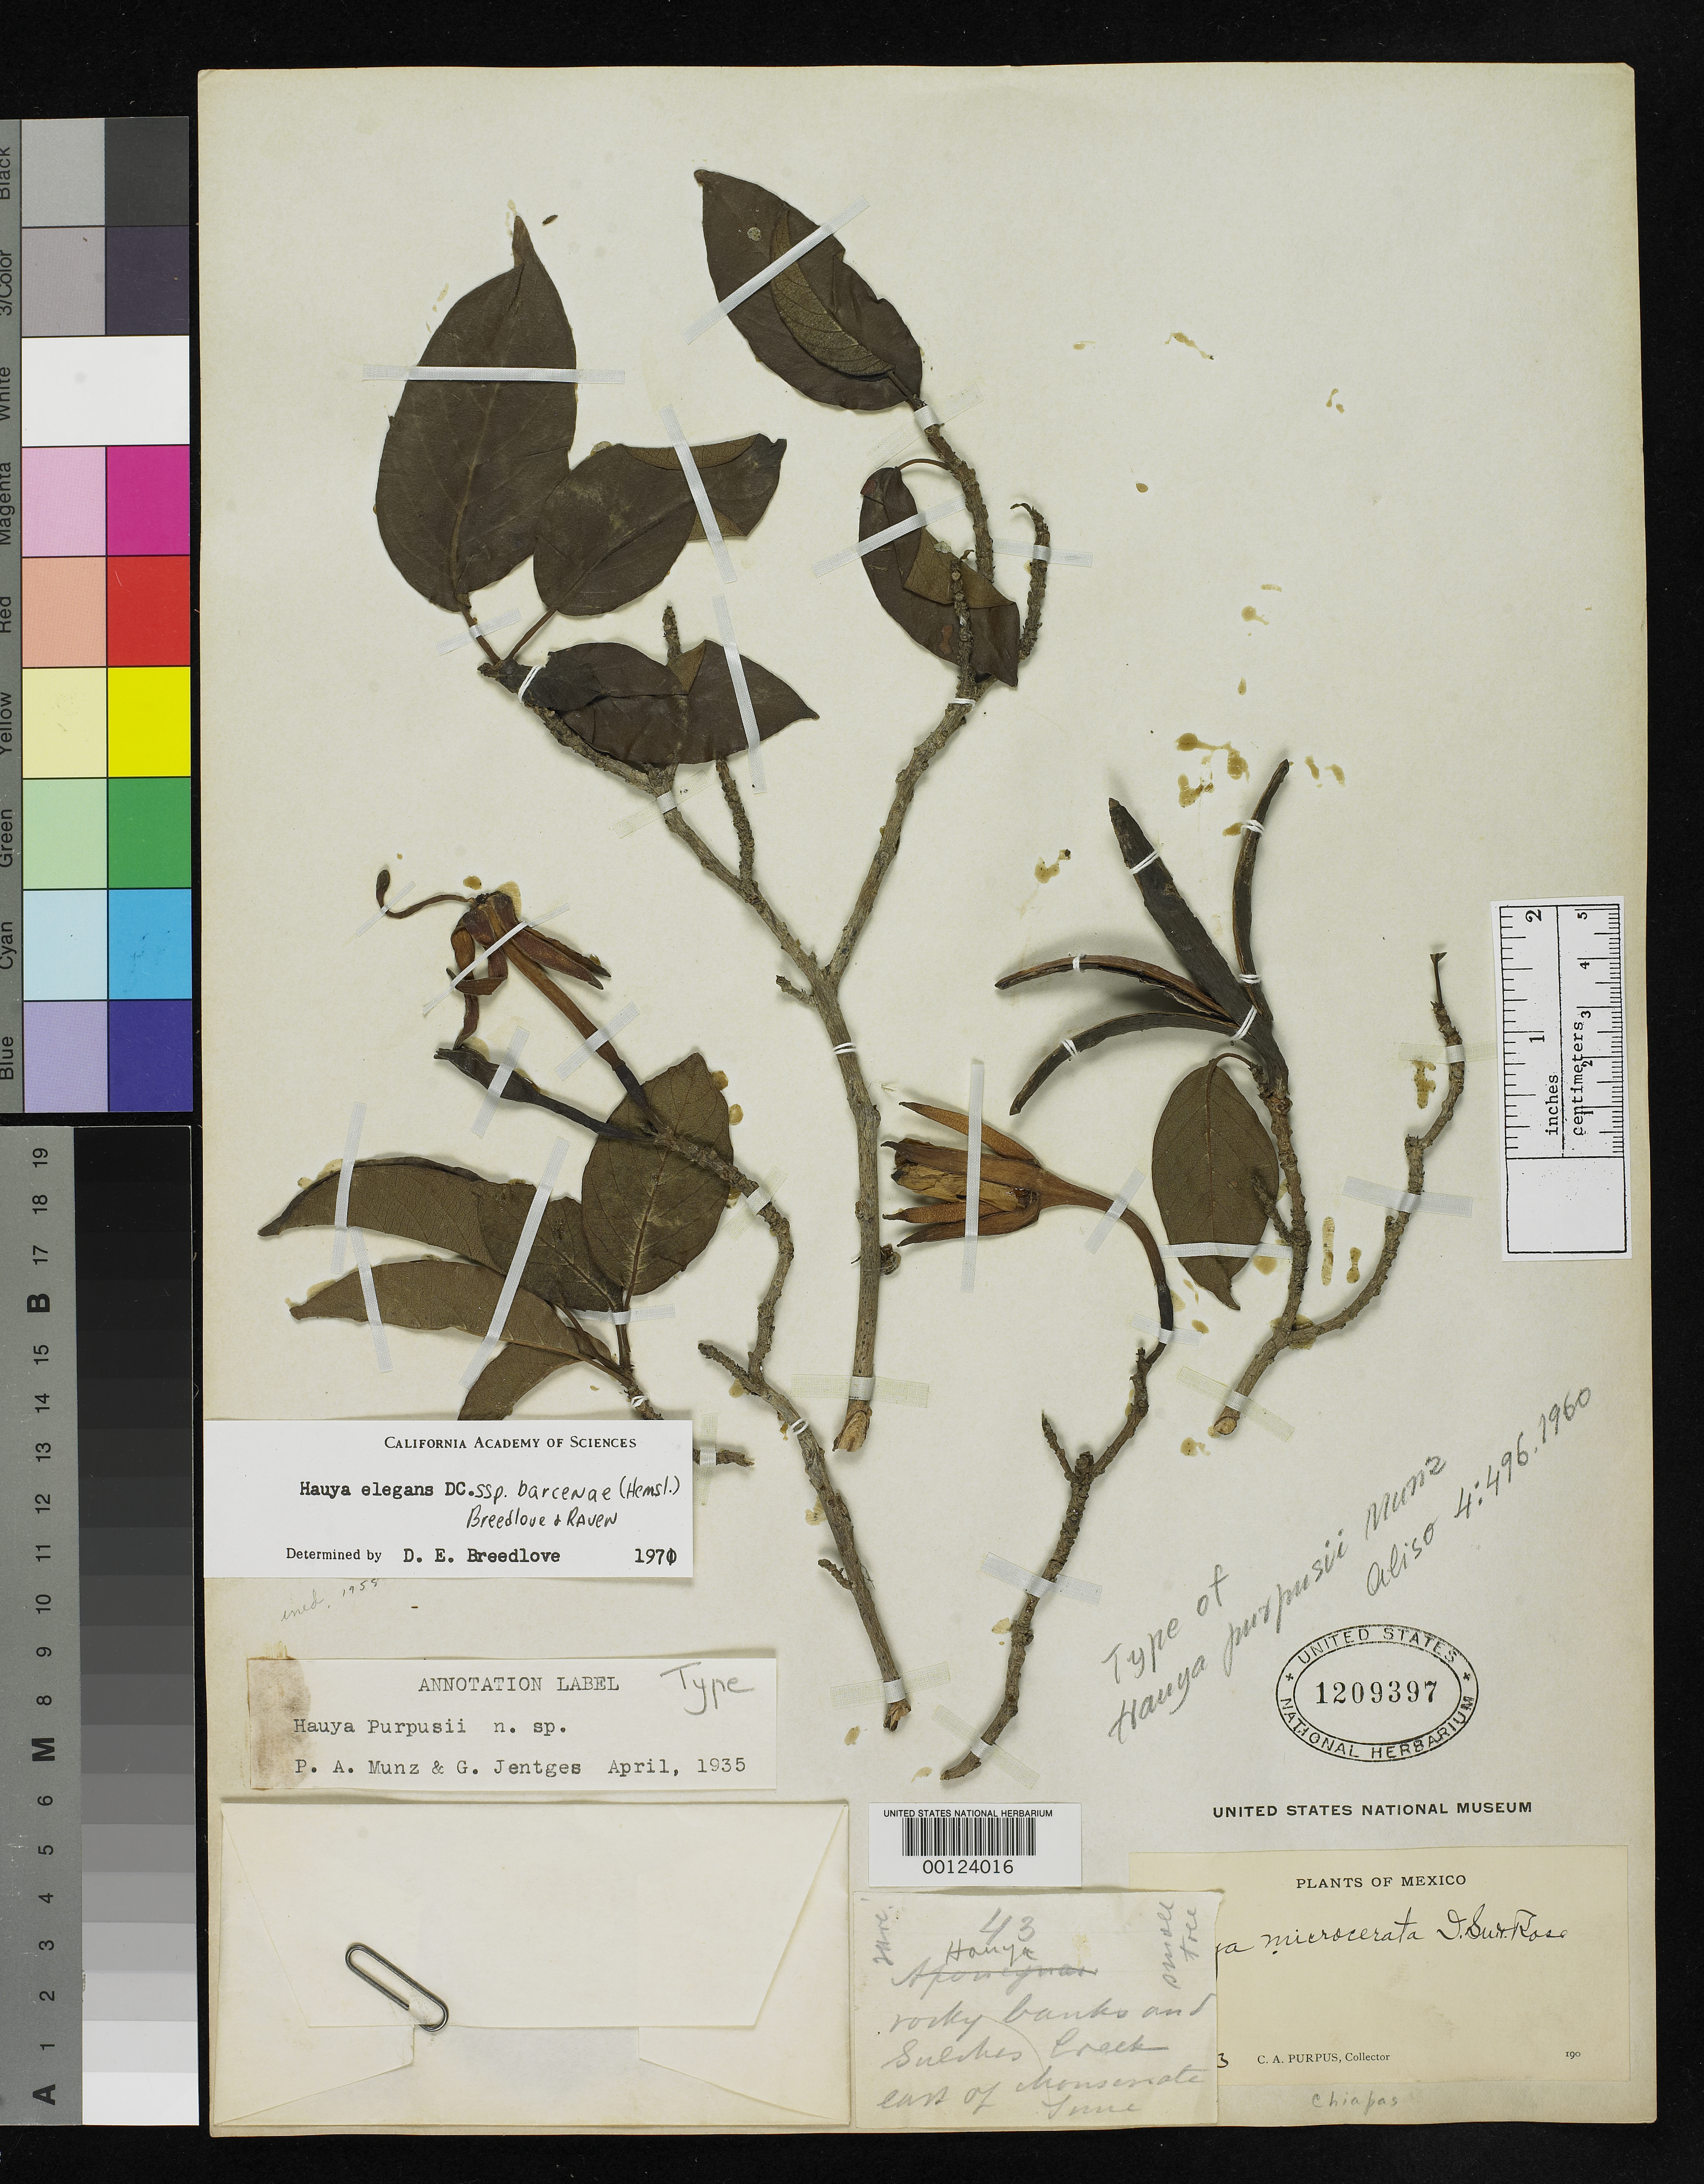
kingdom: Plantae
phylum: Tracheophyta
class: Magnoliopsida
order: Myrtales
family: Onagraceae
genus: Hauya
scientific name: Hauya purpusii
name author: Munz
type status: Holotype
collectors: C. A. Purpus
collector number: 10043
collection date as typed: Jun 190-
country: Mexico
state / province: Chiapas / Tabasco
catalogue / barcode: US 1209397